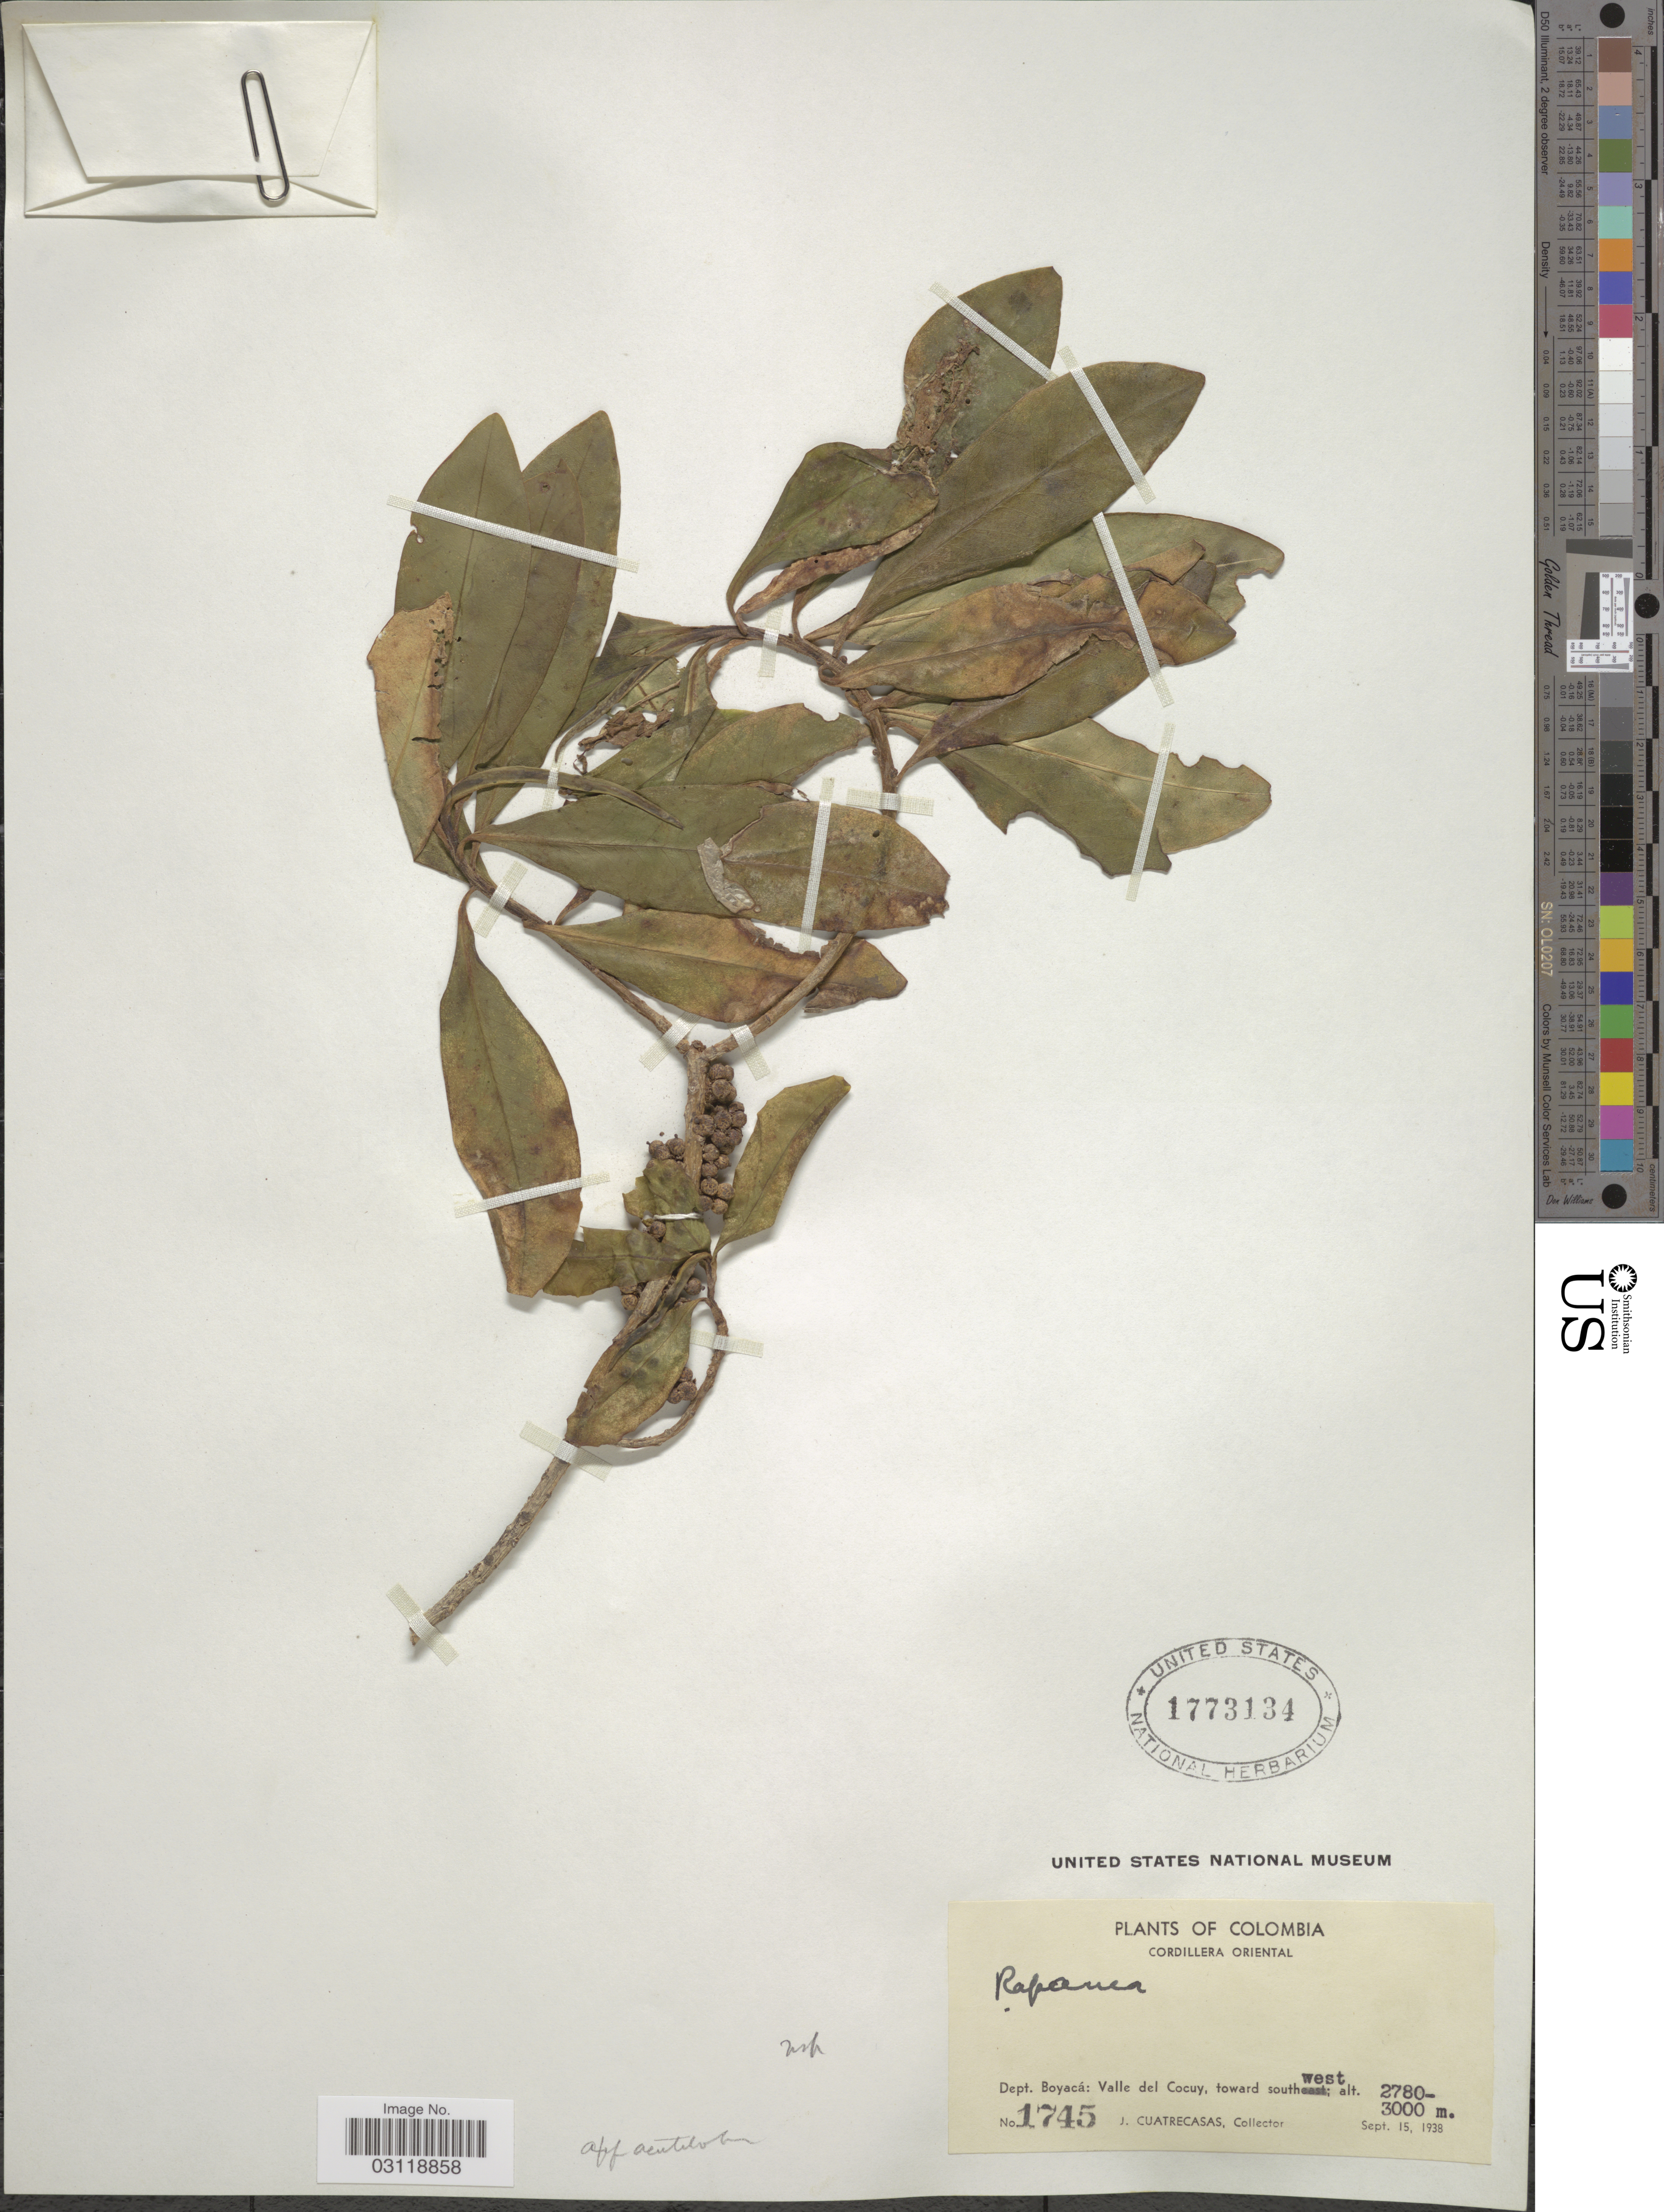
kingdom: Plantae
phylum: Tracheophyta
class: Magnoliopsida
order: Ericales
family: Primulaceae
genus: Rapanea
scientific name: Rapanea sp.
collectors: J. Cuatrecasas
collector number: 1745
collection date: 1938-09-15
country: Colombia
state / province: Boyacá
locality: Cordillera Oriental. Dept. Boyacá: Valle del Cocuy, toward southwest.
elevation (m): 2780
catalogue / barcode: US 1773134